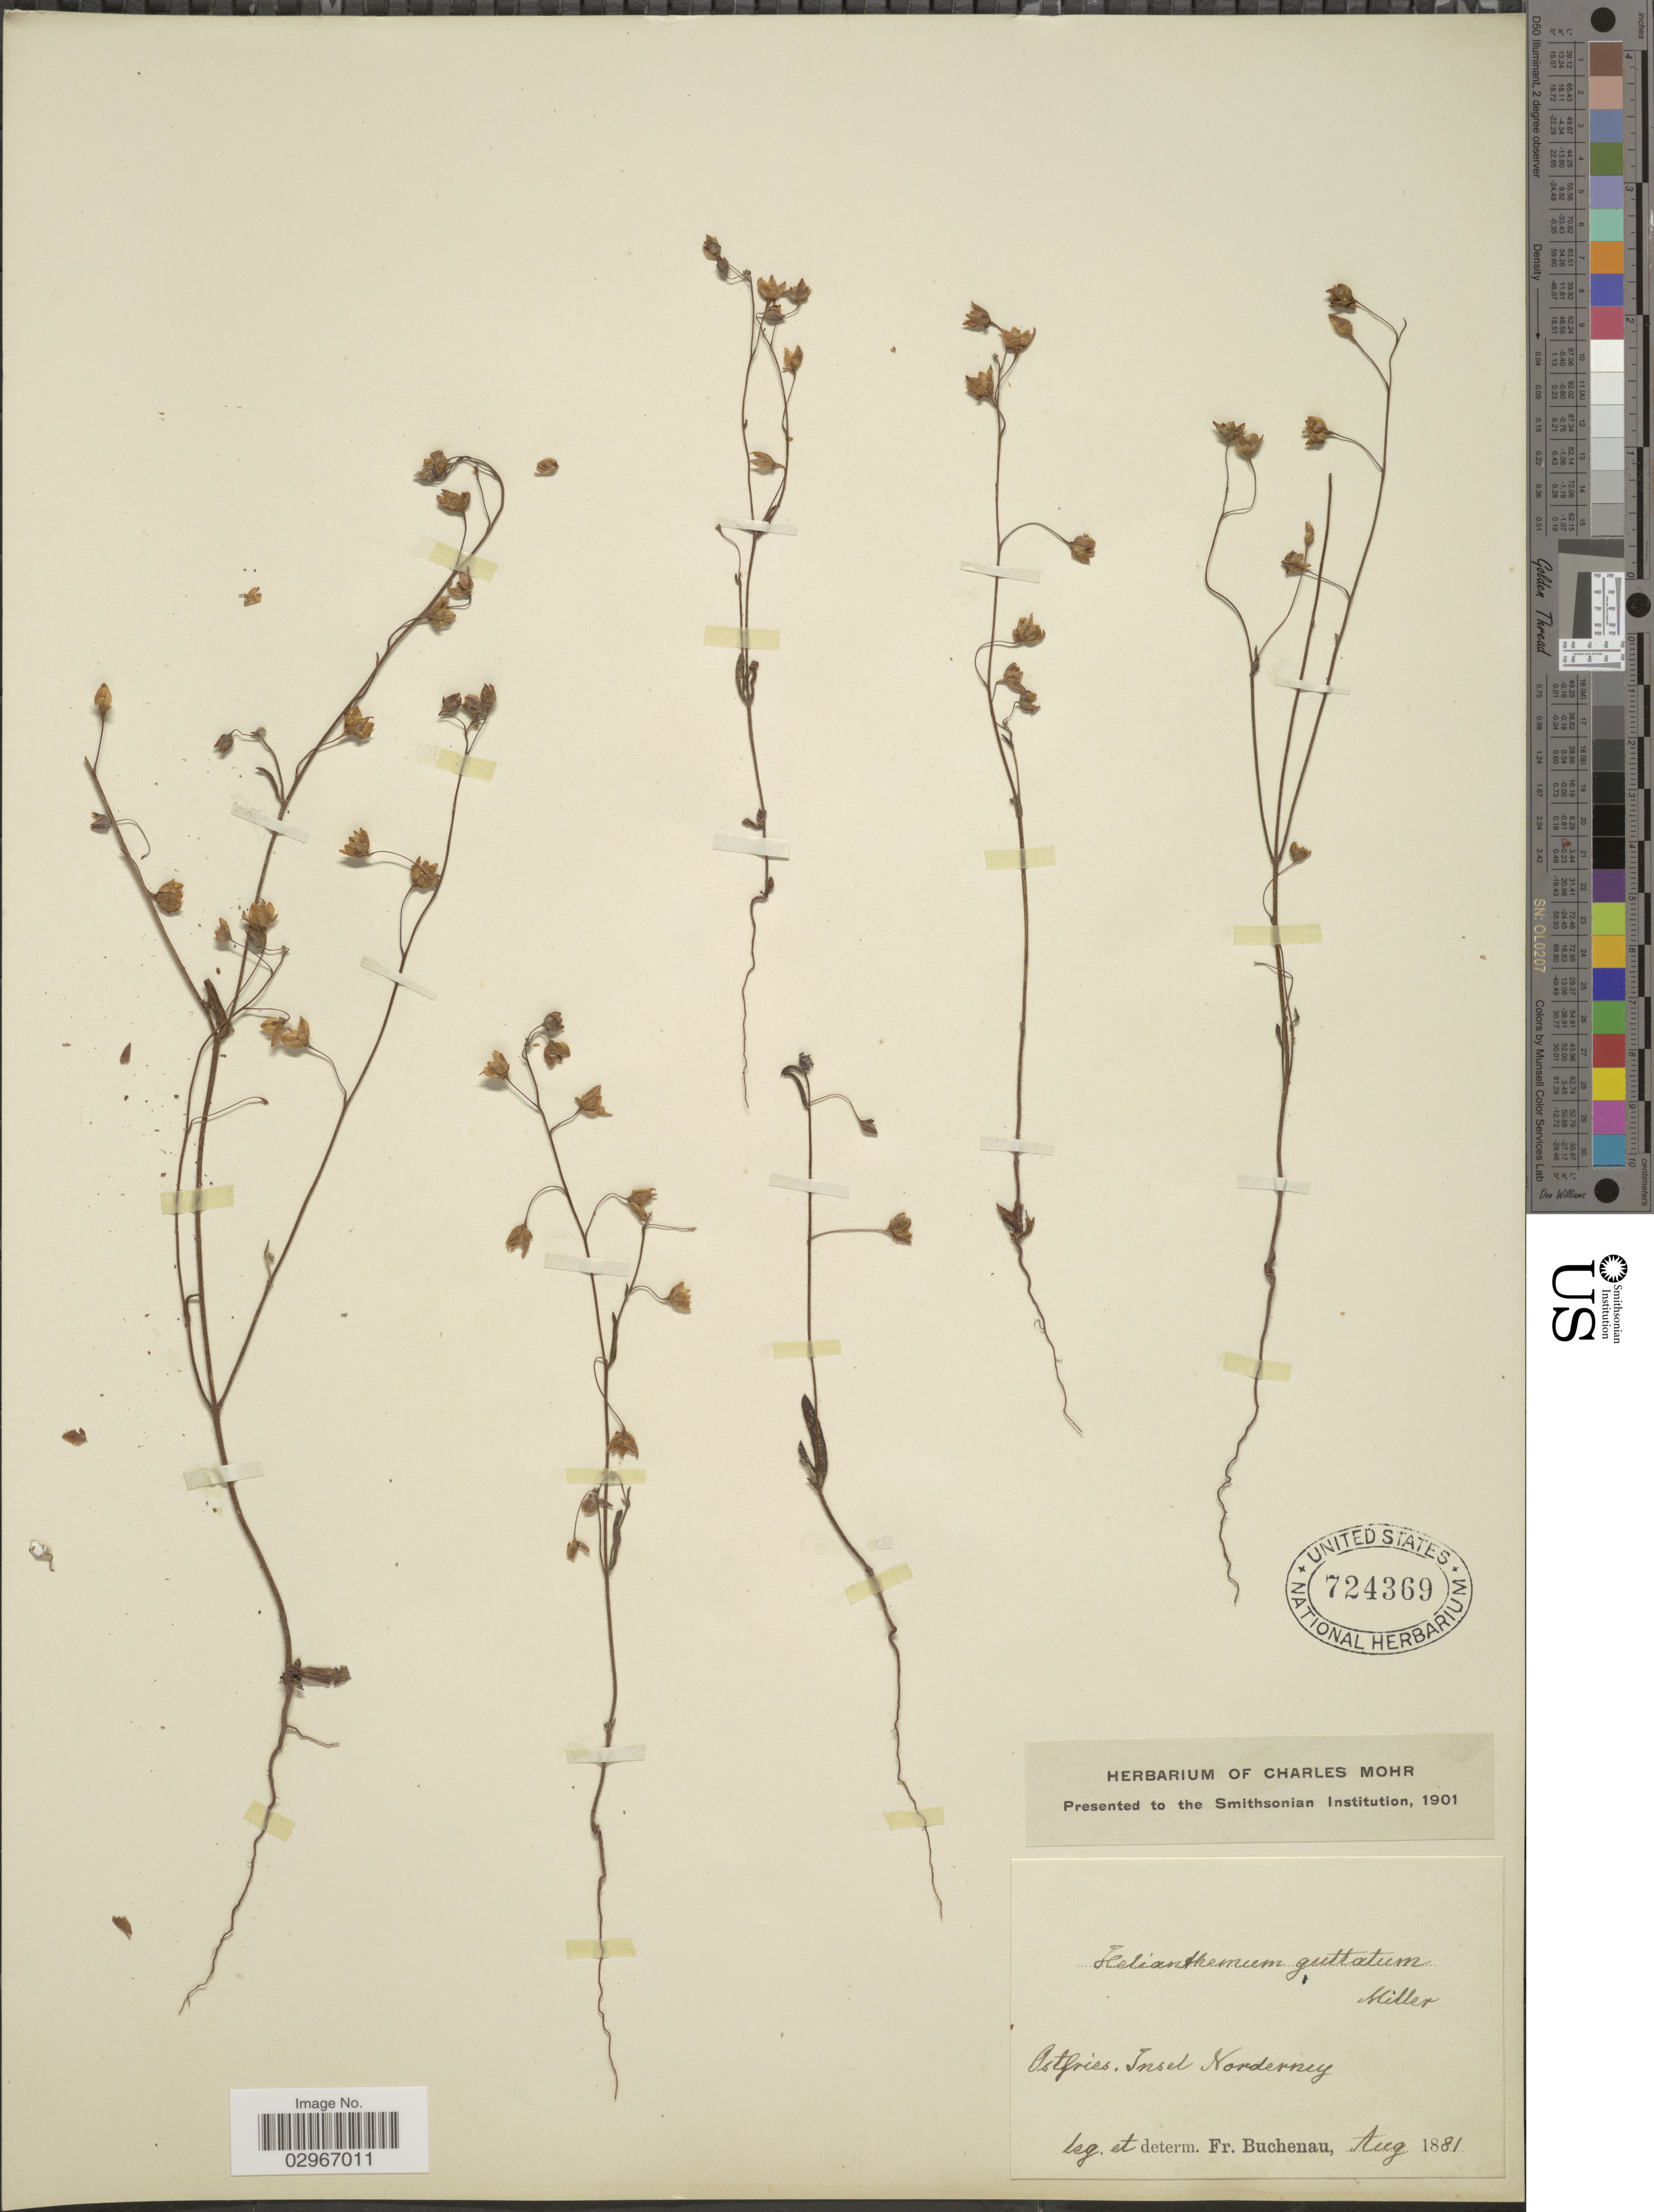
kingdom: Plantae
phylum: Tracheophyta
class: Magnoliopsida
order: Malvales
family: Cistaceae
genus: Helianthemum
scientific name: Helianthemum guttatum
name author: (L.) Mill.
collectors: F. Buchenau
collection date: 1881-08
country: Germany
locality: Ostfries. Insel Norderney.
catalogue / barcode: US 724369